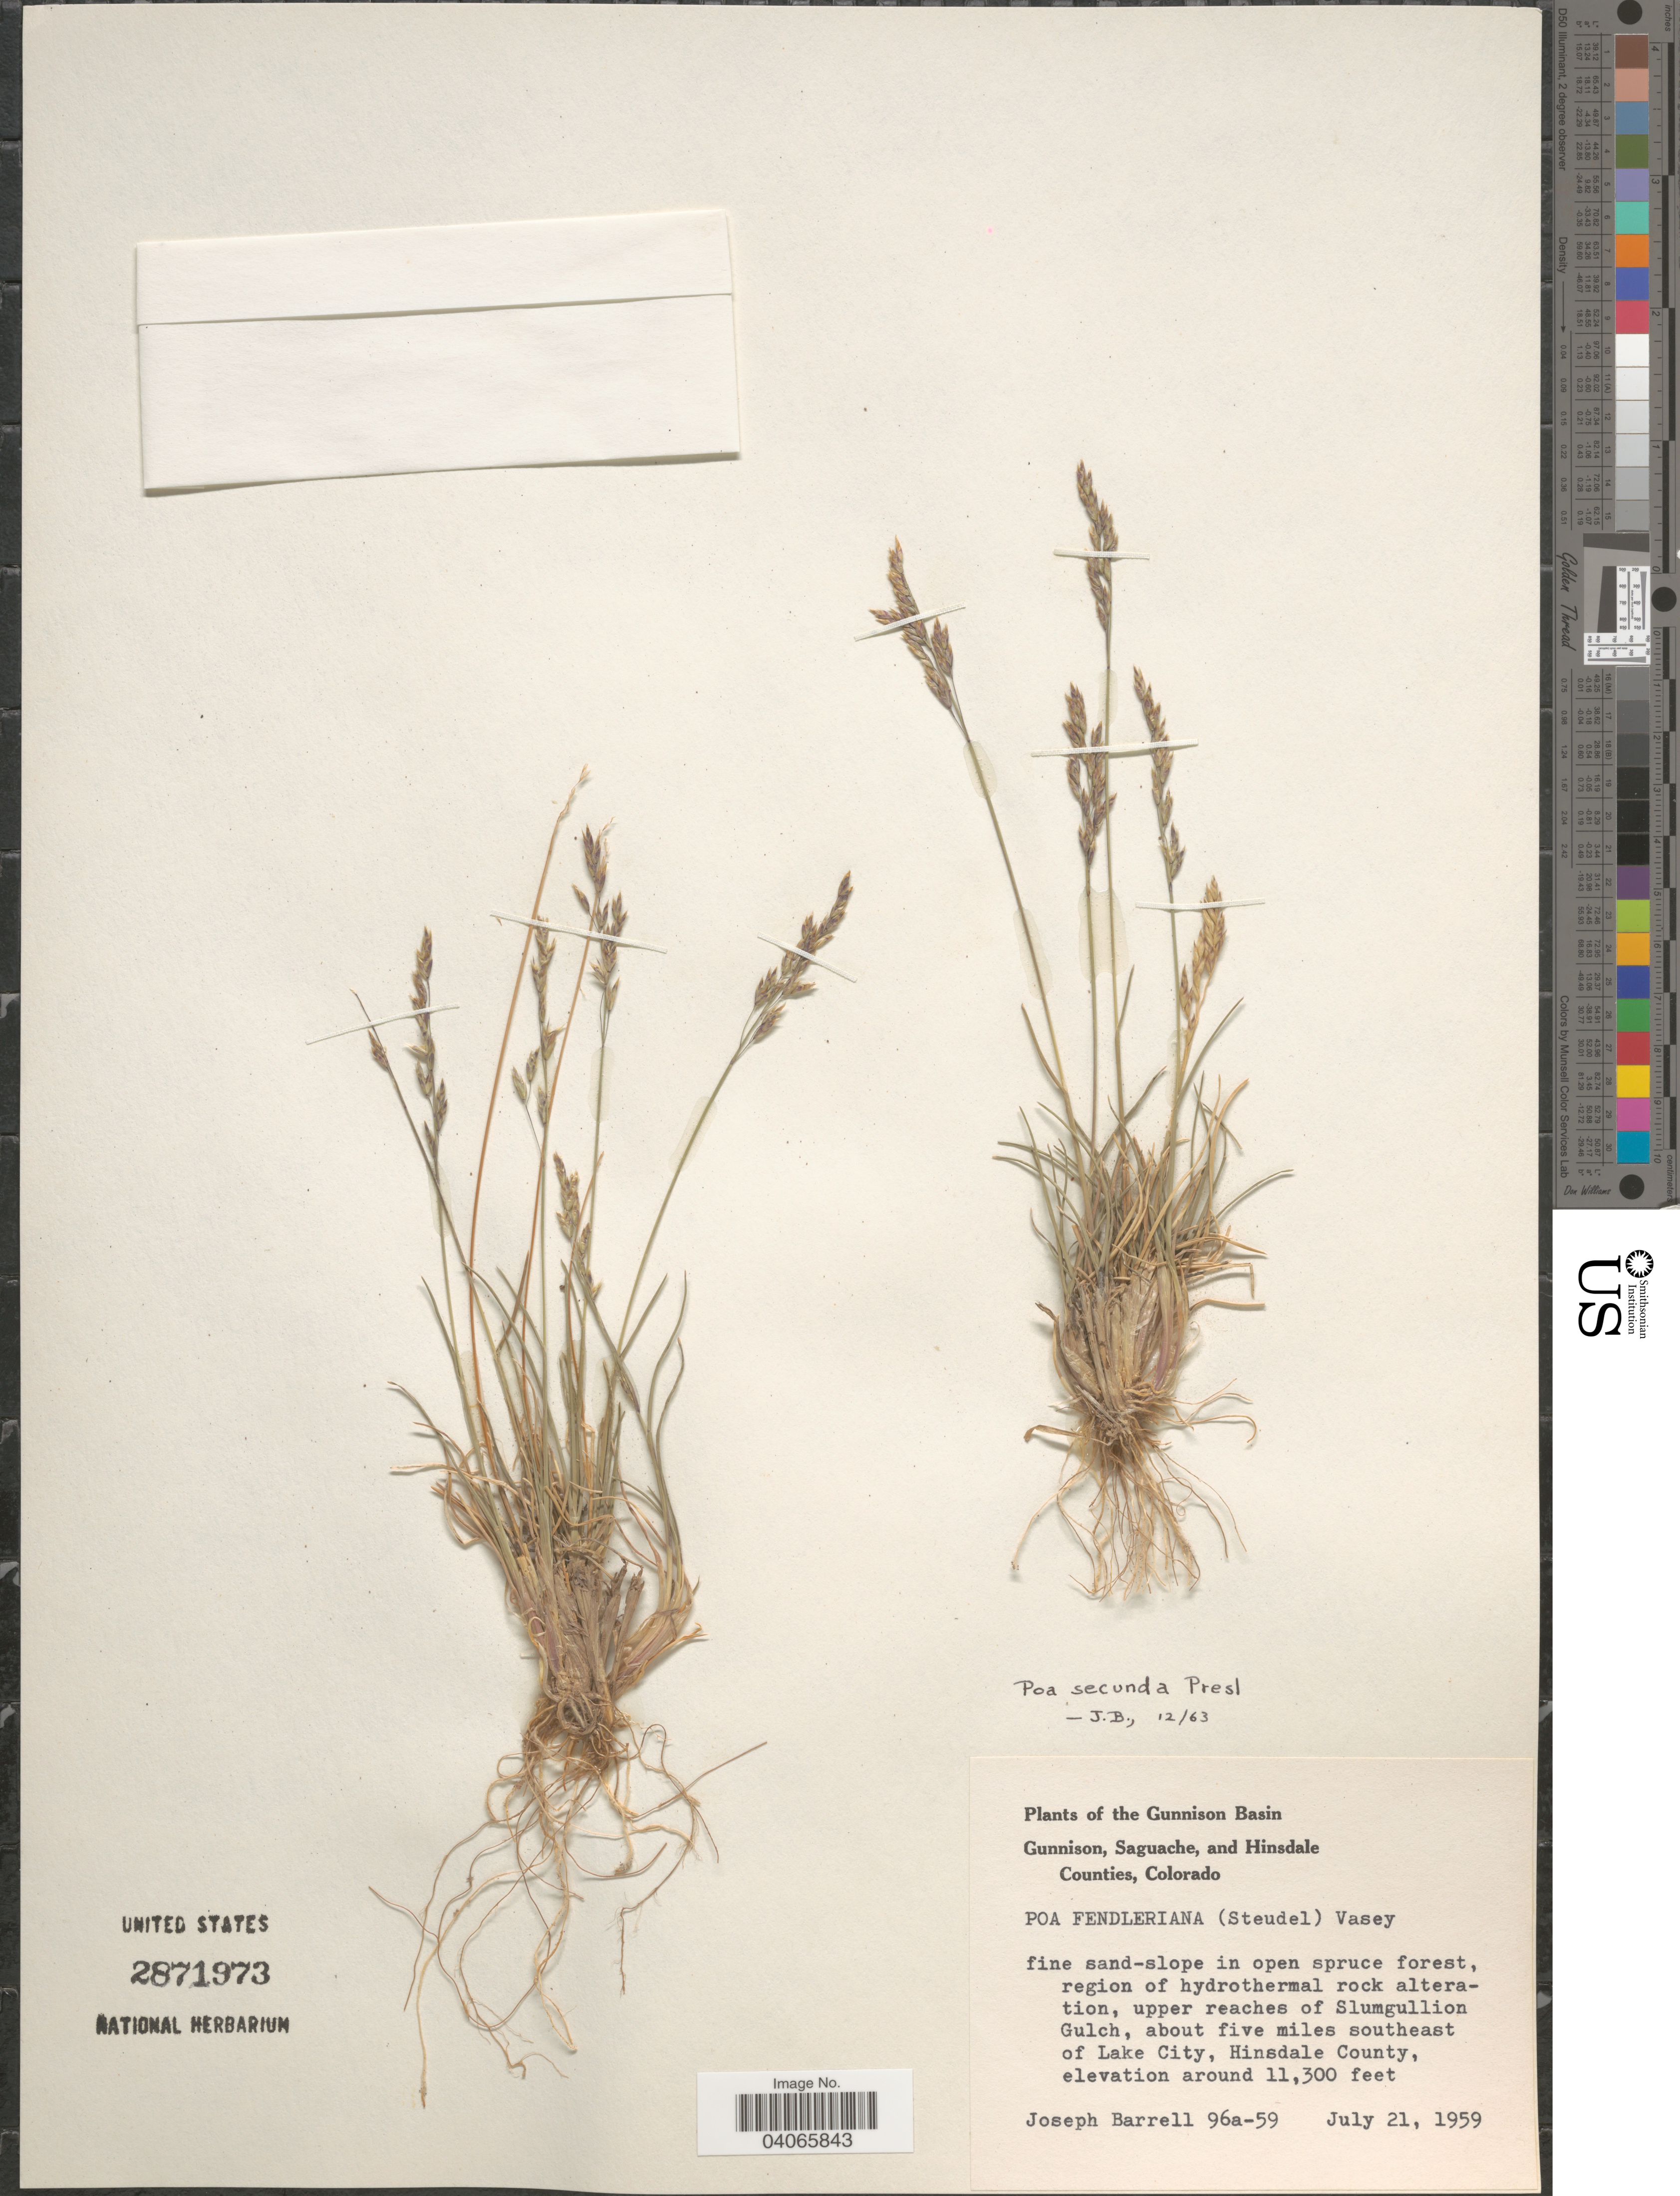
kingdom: Plantae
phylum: Tracheophyta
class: Liliopsida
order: Poales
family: Poaceae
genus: Poa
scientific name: Poa secunda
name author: J. Presl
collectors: J. Barrell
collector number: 96a-59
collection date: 1959-07-21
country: United States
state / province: Colorado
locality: Gunnison Basin. Upper reaches of Slumgullion Gulch, about five miles southeast of Lake City, Hinsdale County.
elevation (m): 3444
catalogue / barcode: US 2871973